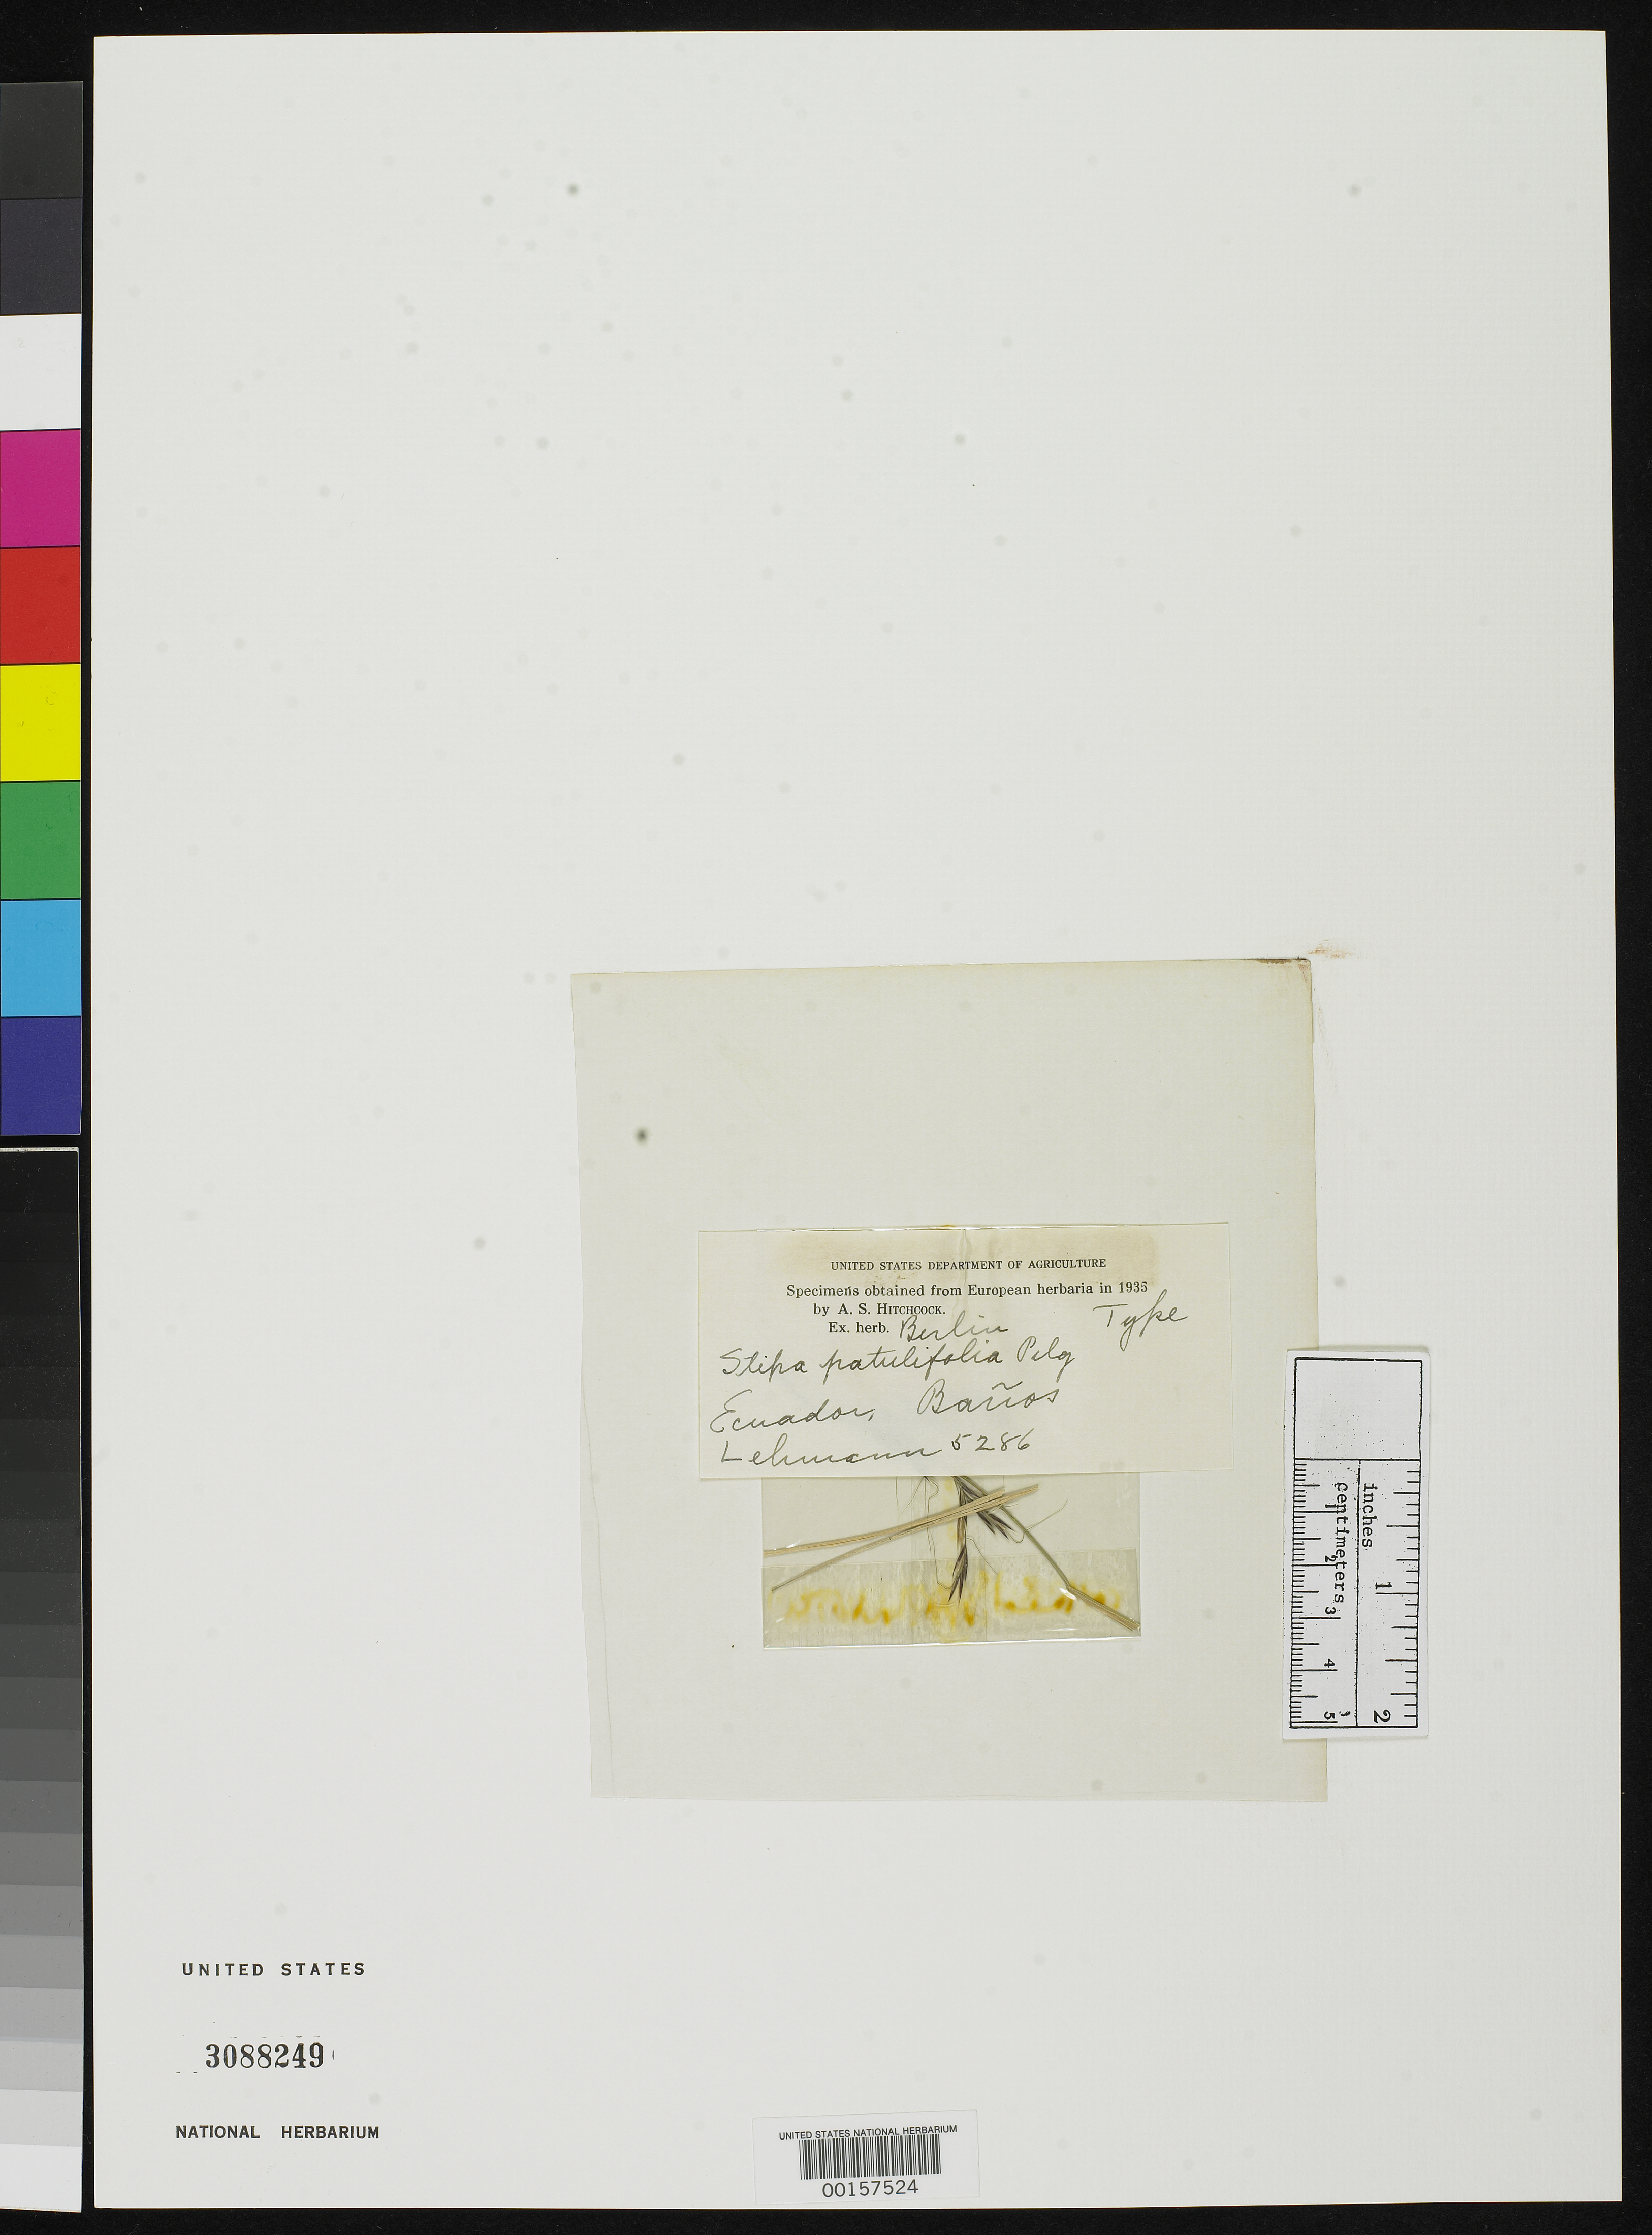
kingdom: Plantae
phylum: Tracheophyta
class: Liliopsida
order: Poales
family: Poaceae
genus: Stipa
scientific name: Stipa patulifolia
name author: Pilg.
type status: Type Fragment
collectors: F. C. Lehmann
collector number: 5286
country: Ecuador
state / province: Tungurahua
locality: Banos, River Tunguragua.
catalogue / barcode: US 3099249